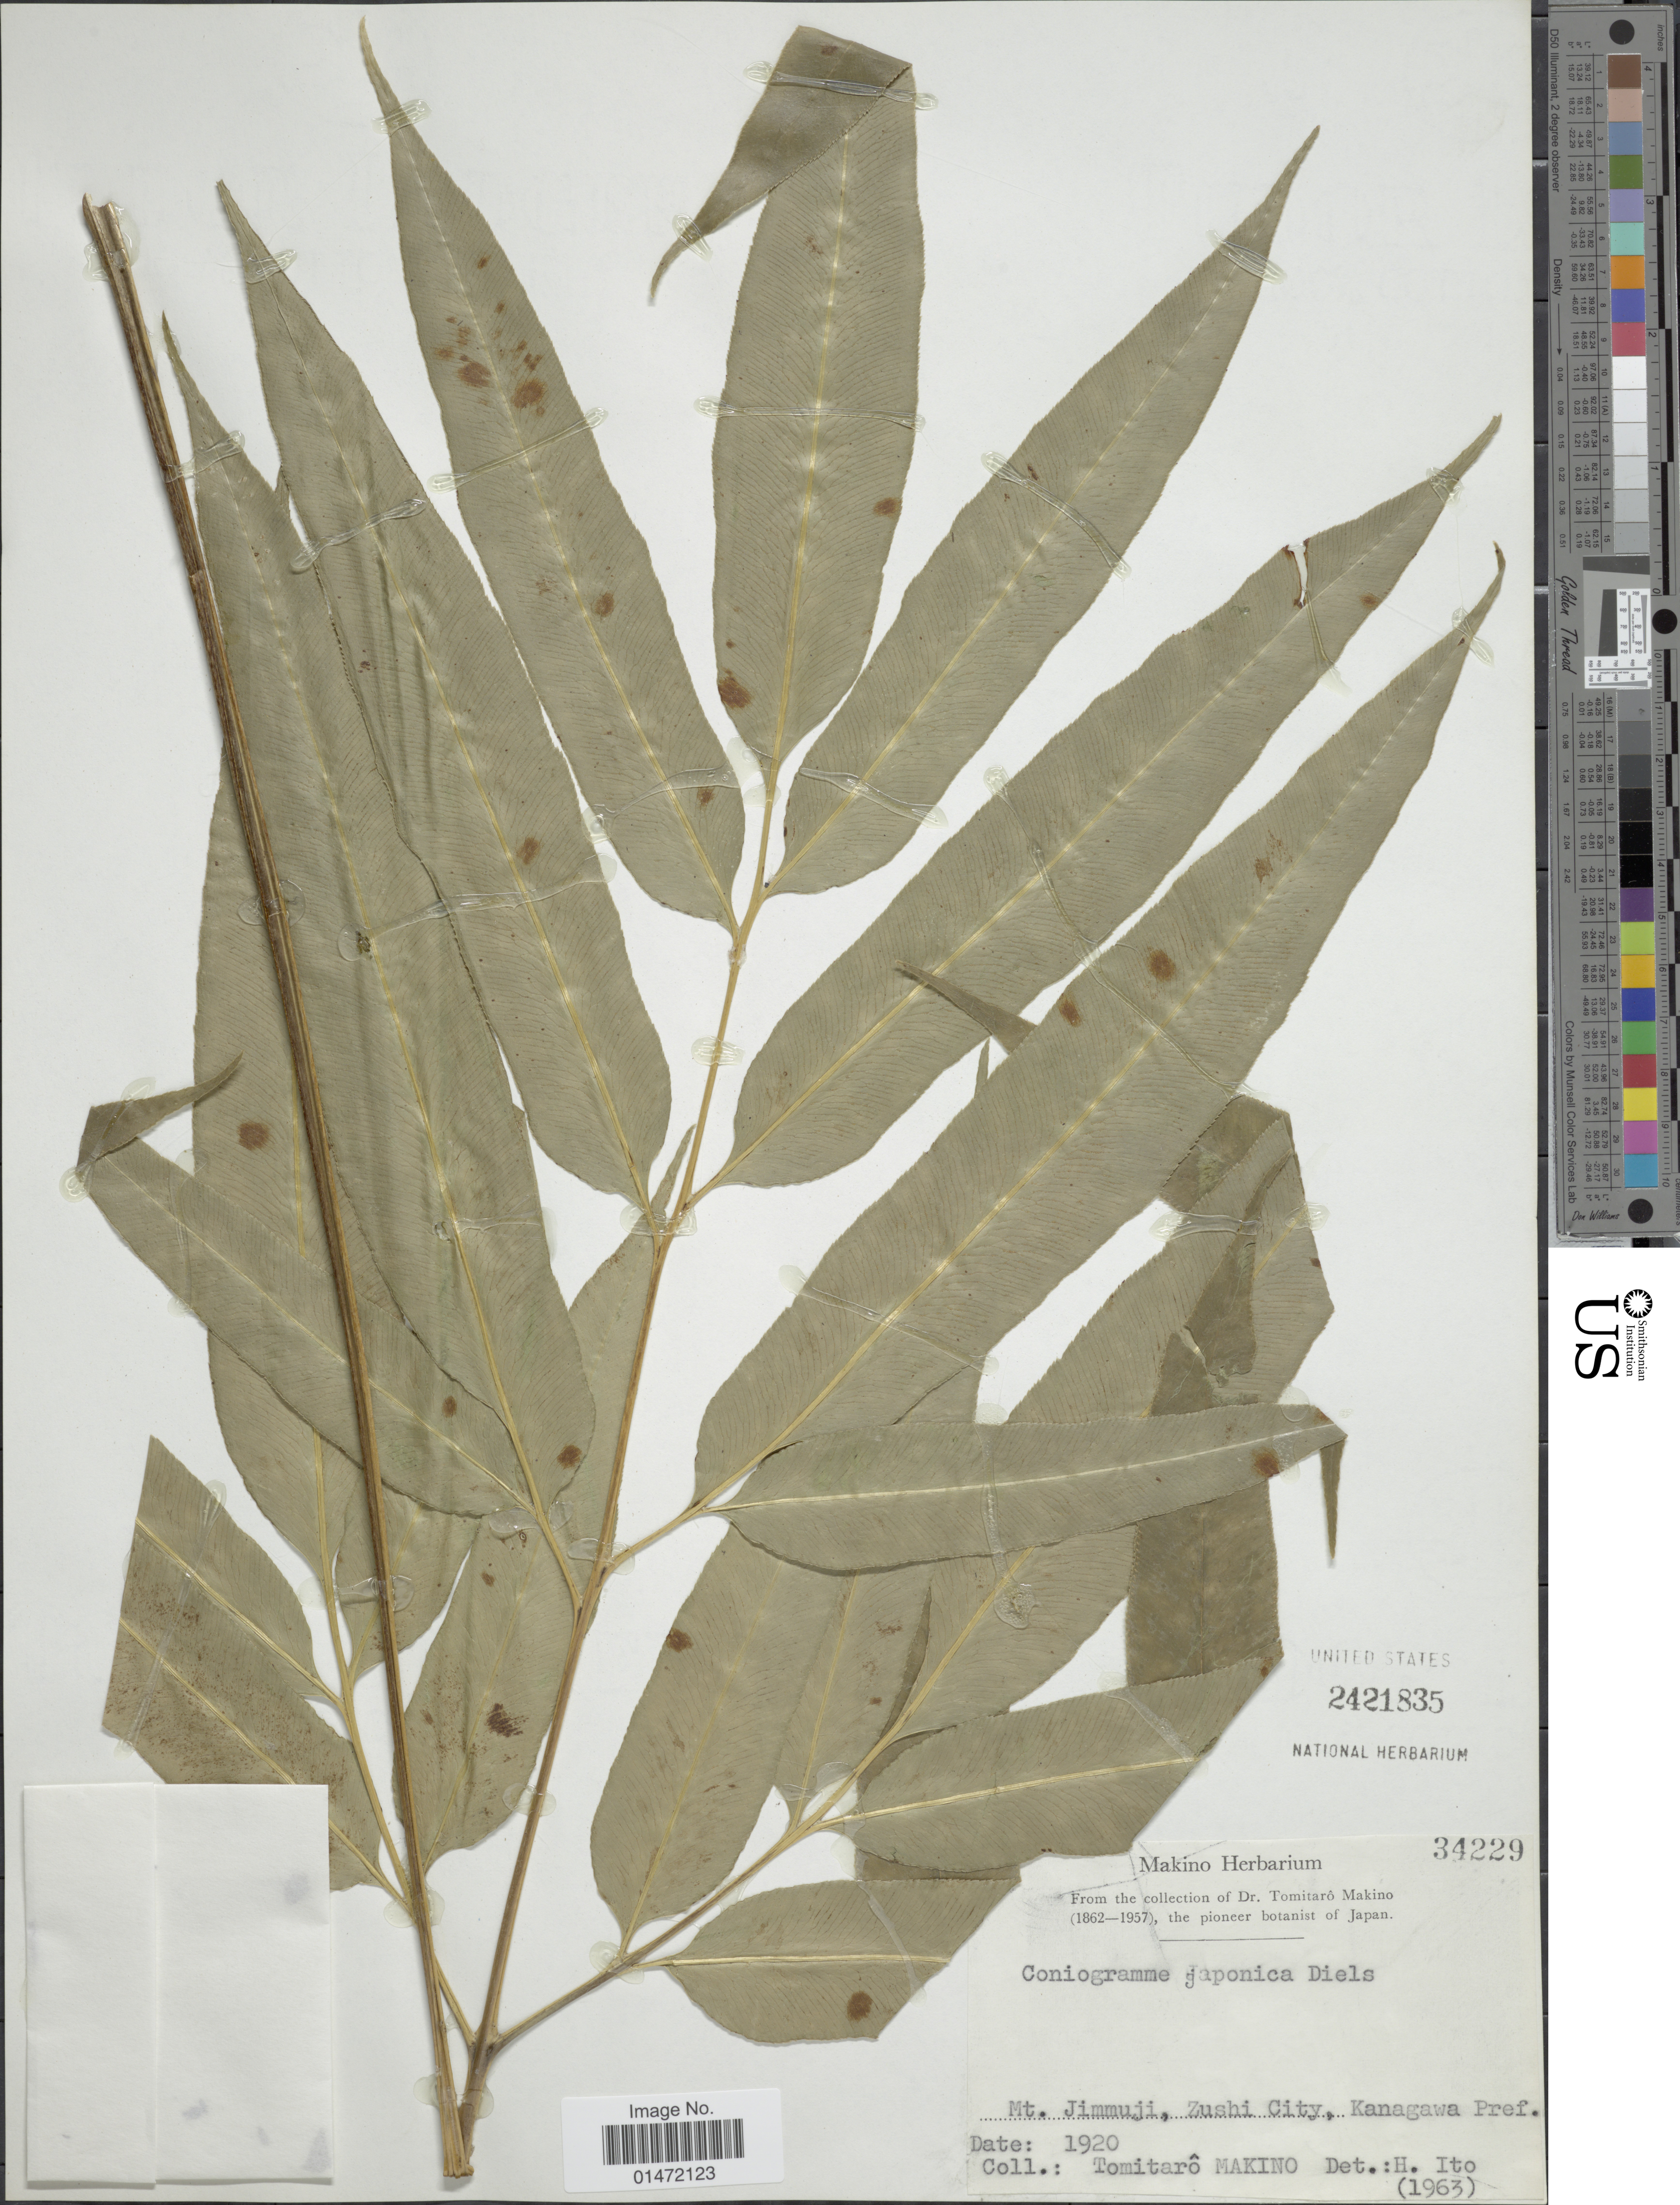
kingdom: Plantae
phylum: Tracheophyta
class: Polypodiopsida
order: Polypodiales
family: Pteridaceae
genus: Coniogramme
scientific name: Coniogramme japonica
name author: (Thunb. ex Murray) Diels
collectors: T. Makino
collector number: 34229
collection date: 1920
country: Japan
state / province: Kanagawa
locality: Mt. Jimmuji, Zushi City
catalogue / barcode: US 2421835